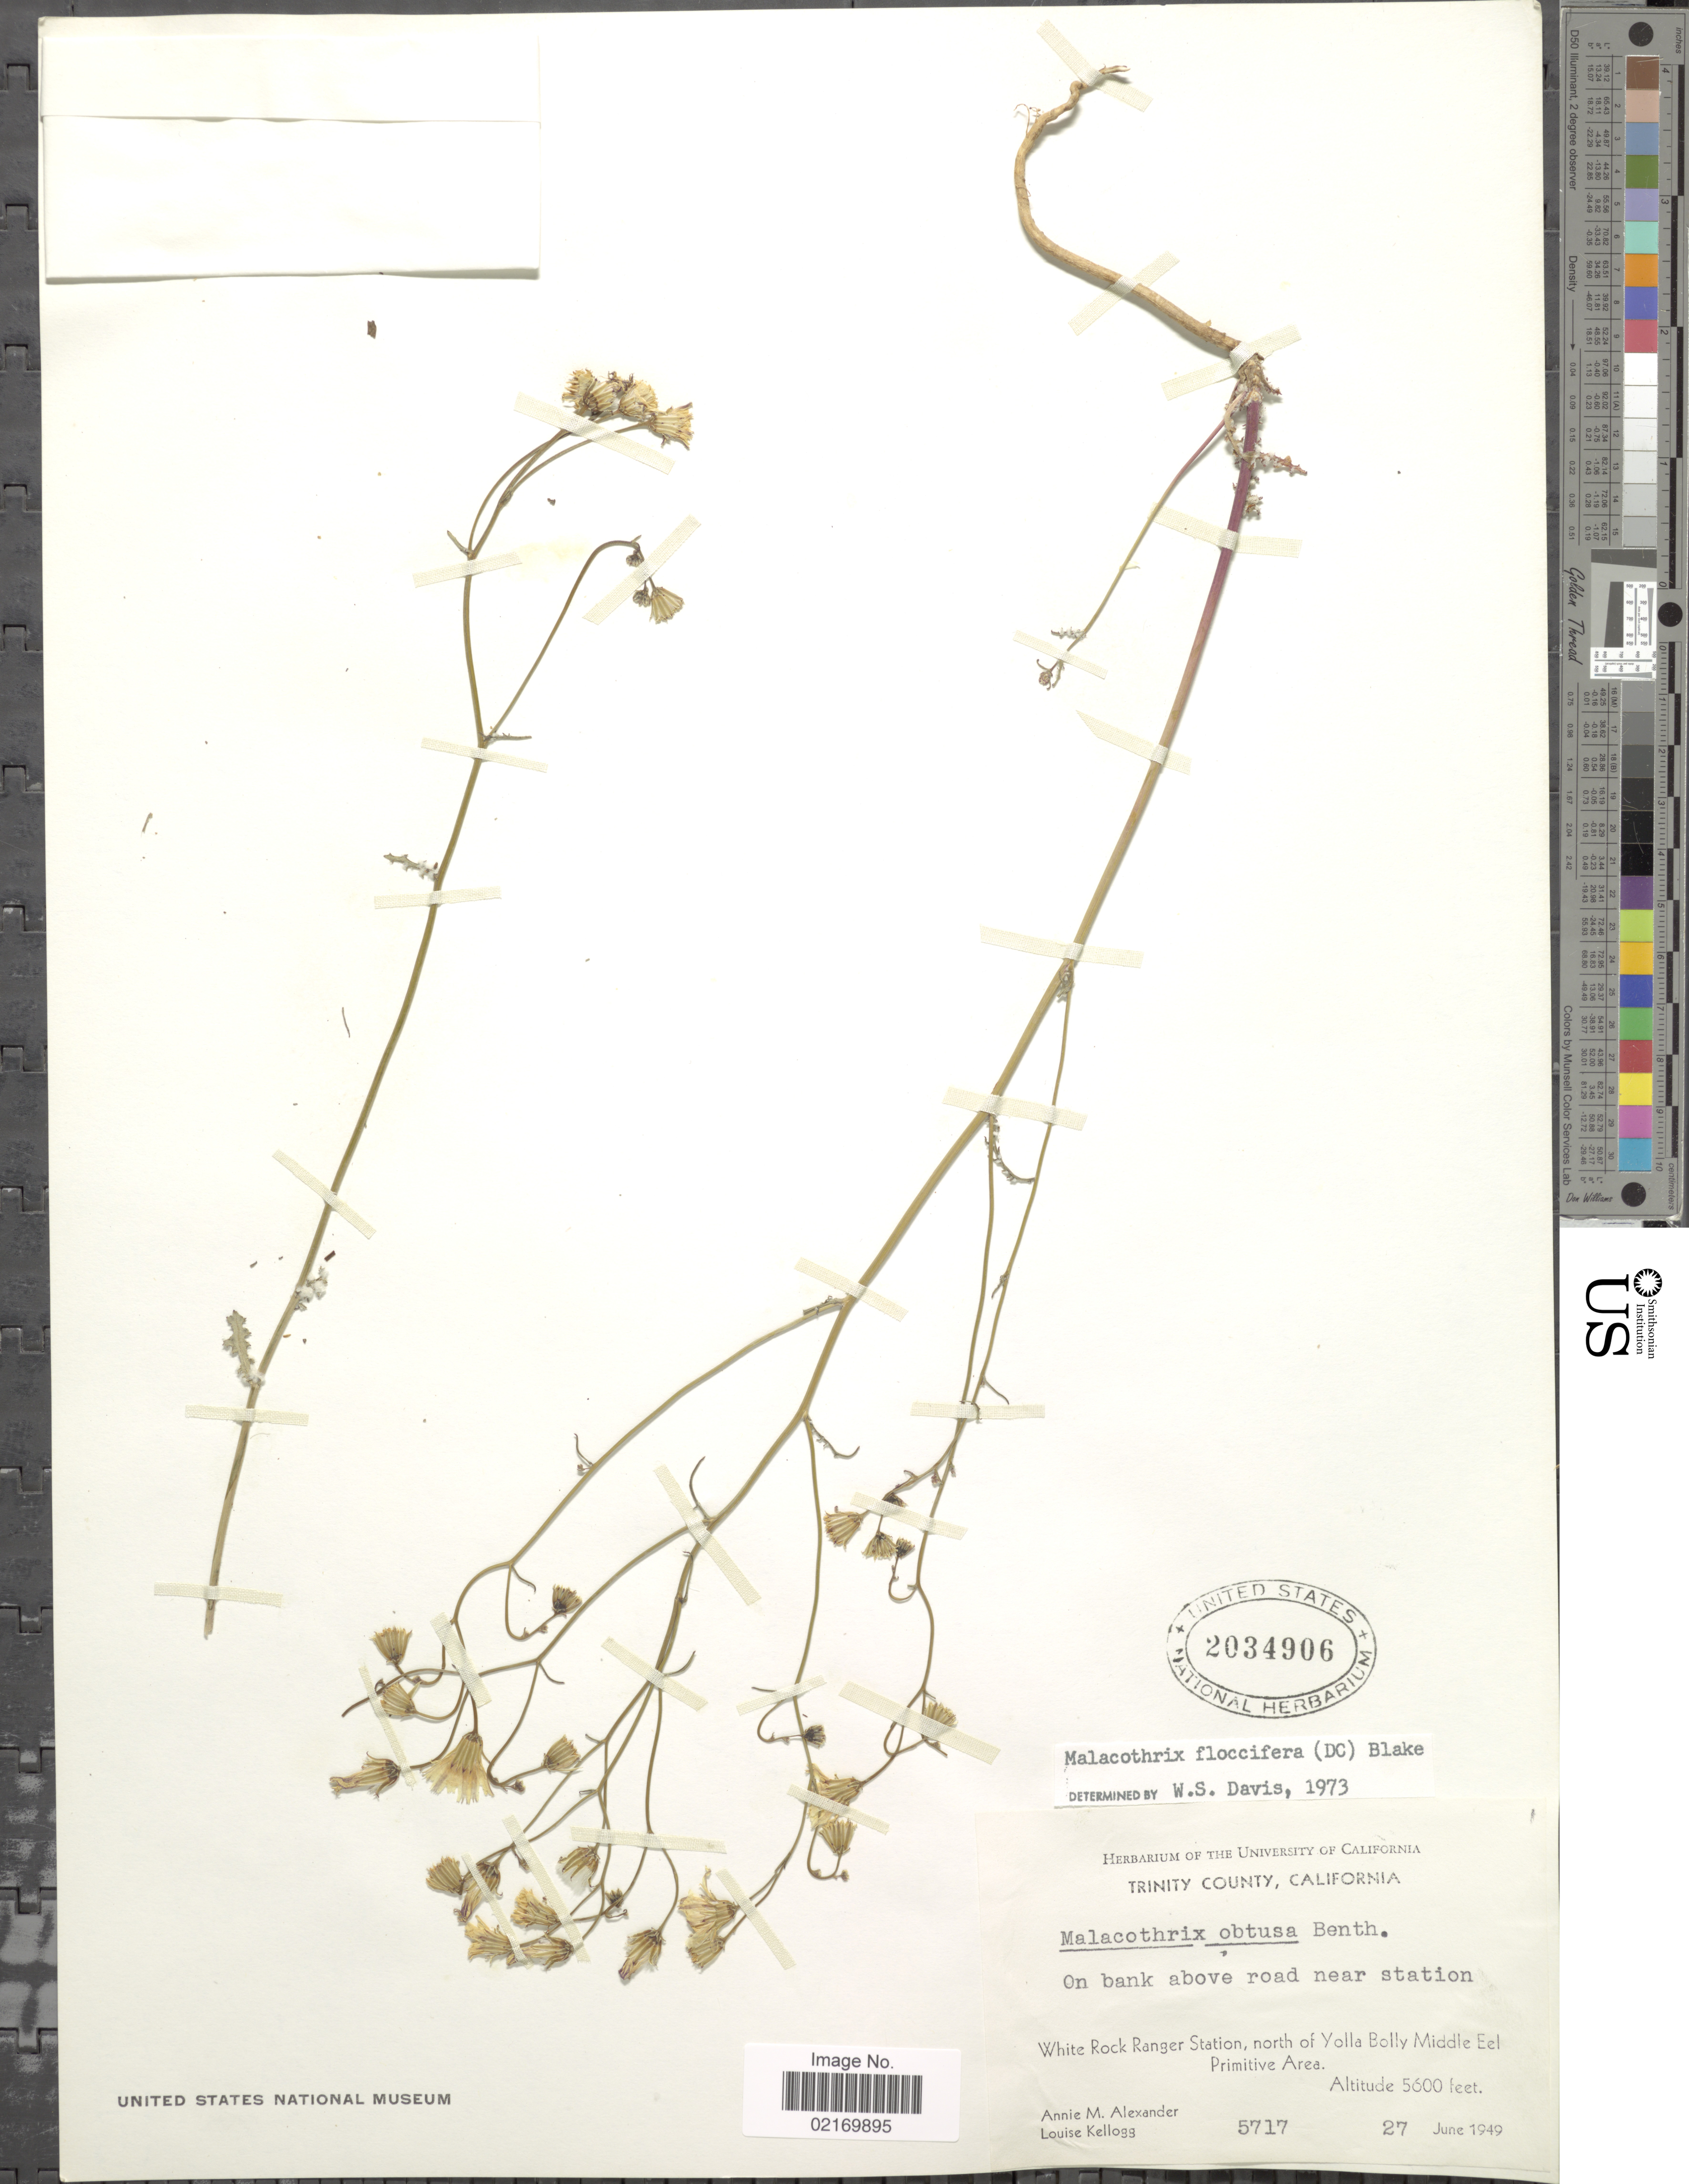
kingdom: Plantae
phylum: Tracheophyta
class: Magnoliopsida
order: Asterales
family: Asteraceae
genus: Malacothrix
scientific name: Malacothrix floccifera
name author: (DC.) S.F. Blake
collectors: A. M. Alexander & L. Kellogg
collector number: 5717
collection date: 1949-06-27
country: United States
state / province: California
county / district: Trinity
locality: Trinity County, White Rock Ranger Station, north of Yolla Bolly Middle Eel, Primitive Area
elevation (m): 1707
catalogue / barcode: US 2034906